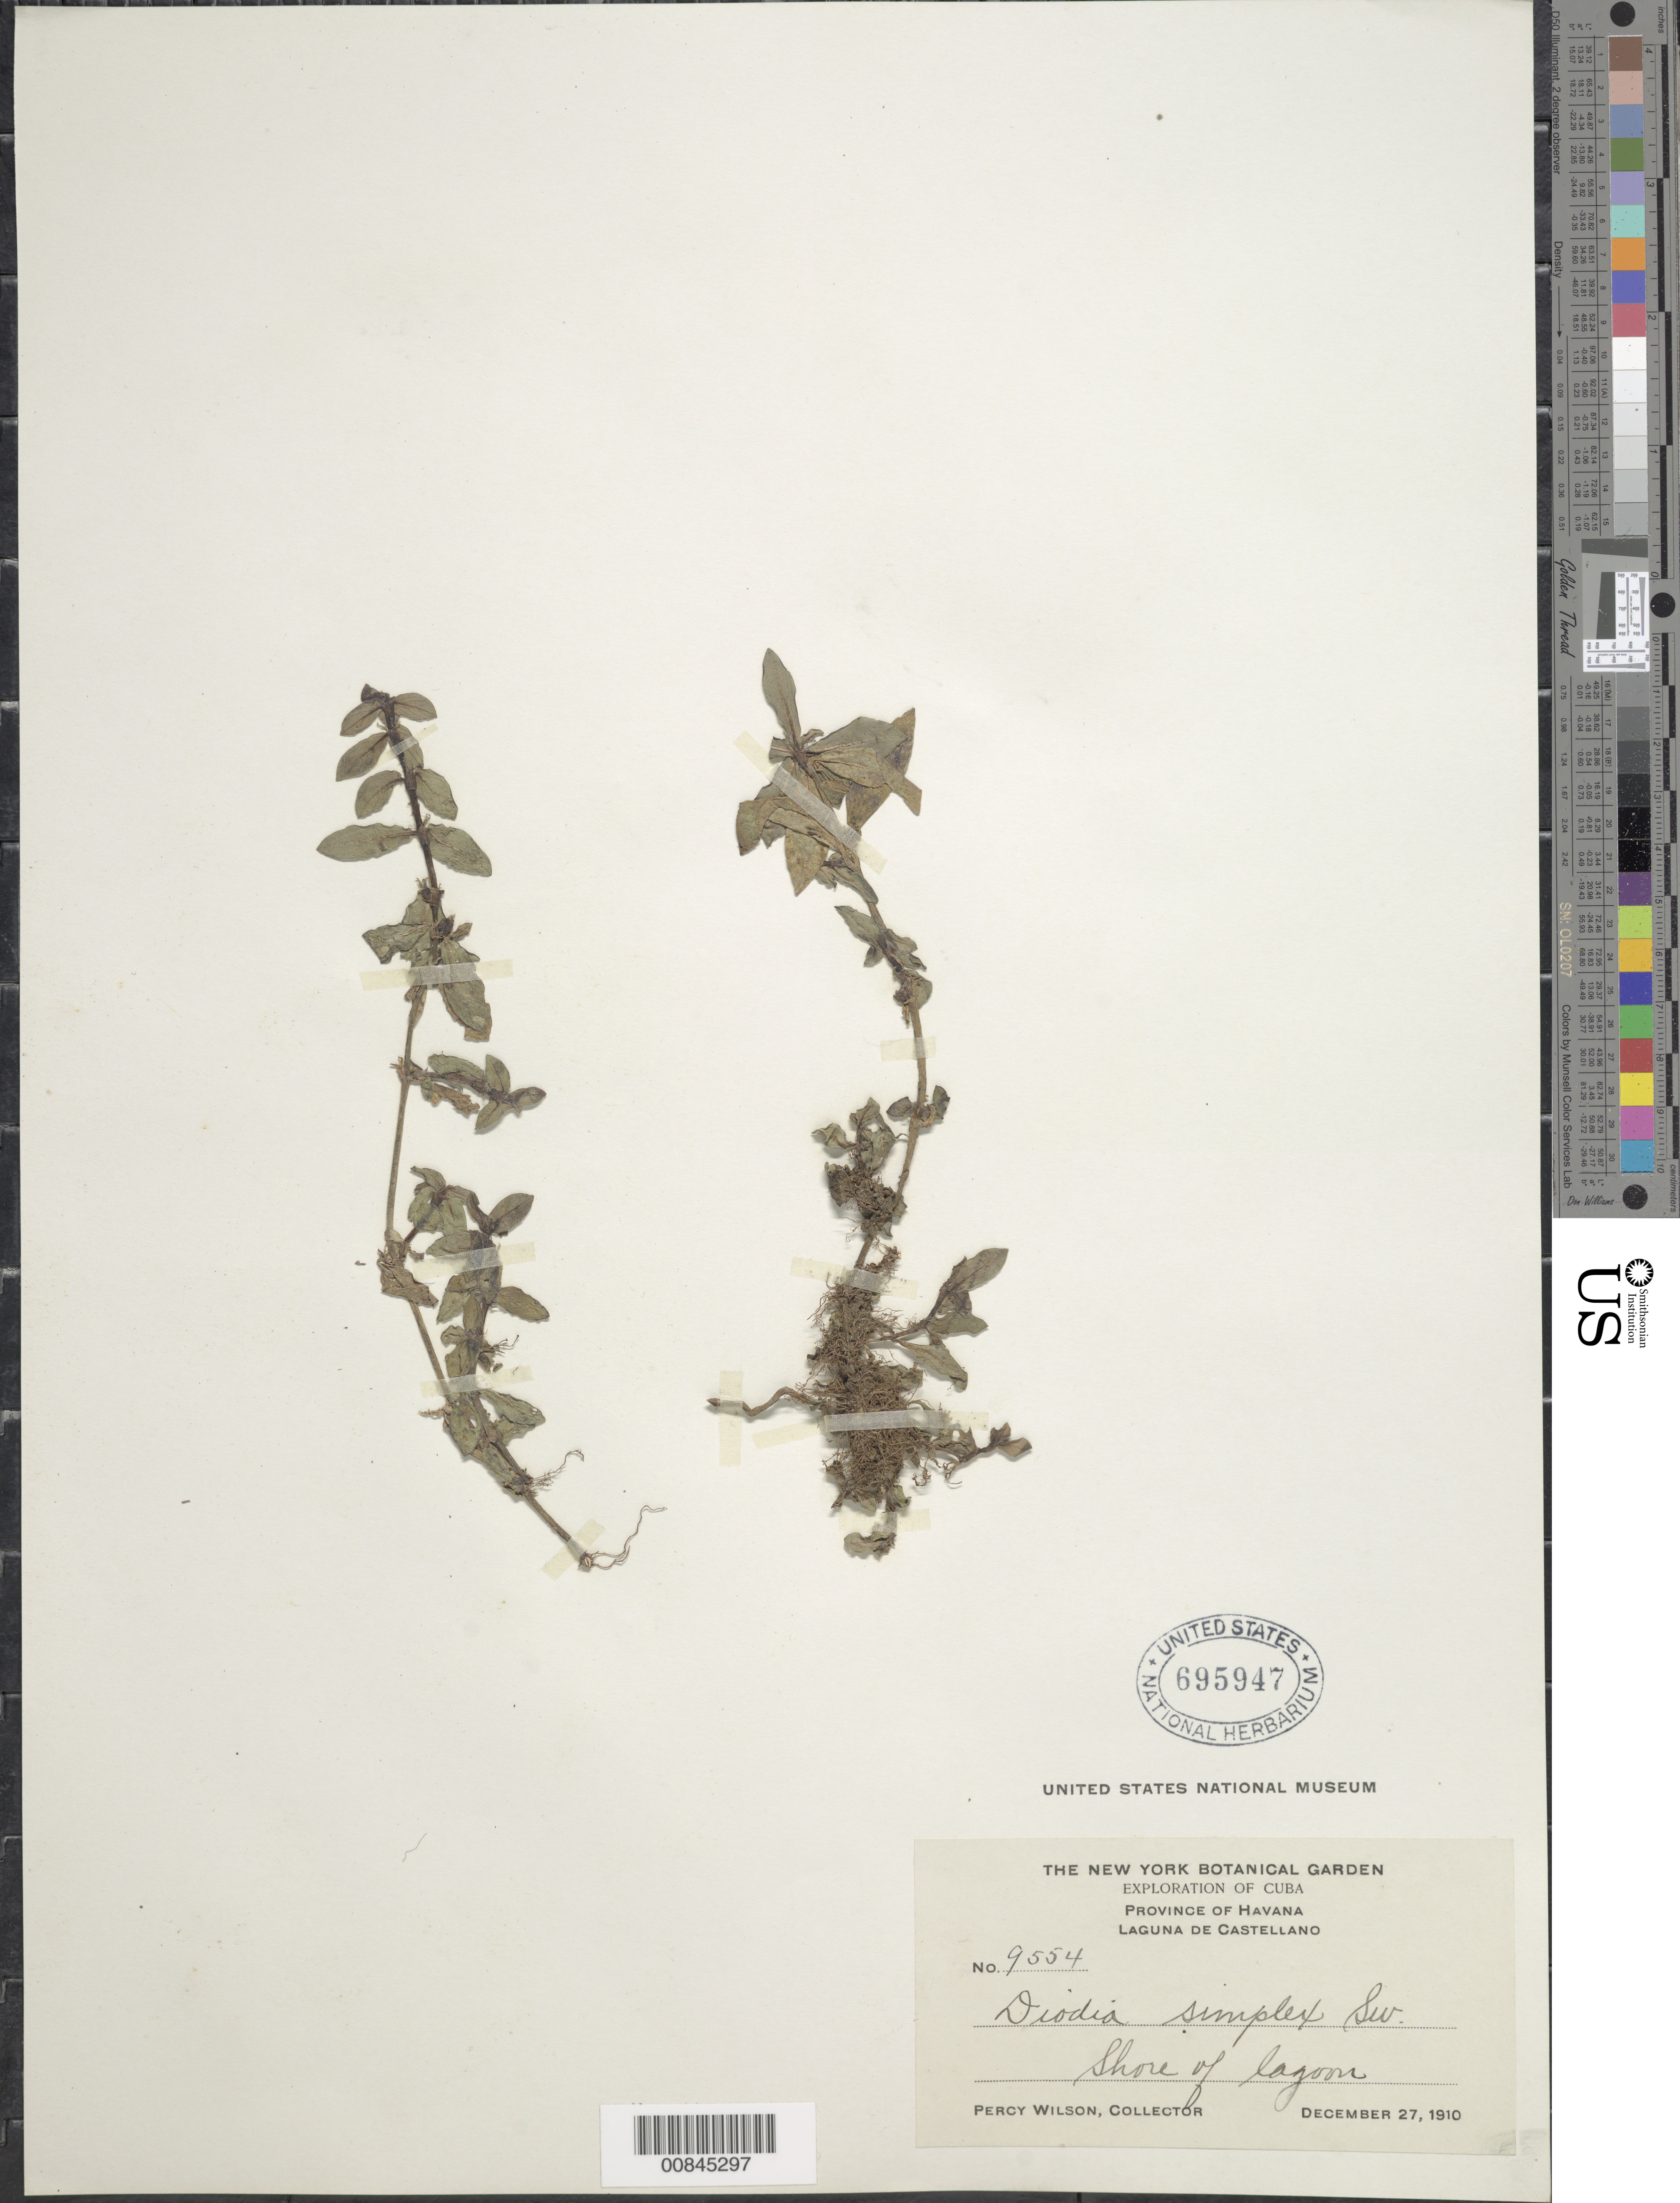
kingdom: Plantae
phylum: Tracheophyta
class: Magnoliopsida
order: Gentianales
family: Rubiaceae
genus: Diodia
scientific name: Diodia simplex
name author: Sw.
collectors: P. Wilson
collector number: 9554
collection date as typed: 27 Dec 1910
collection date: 1910-12-27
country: Cuba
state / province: La Habana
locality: Laguna de Castellano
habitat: Shore of lagoon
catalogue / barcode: US 695947